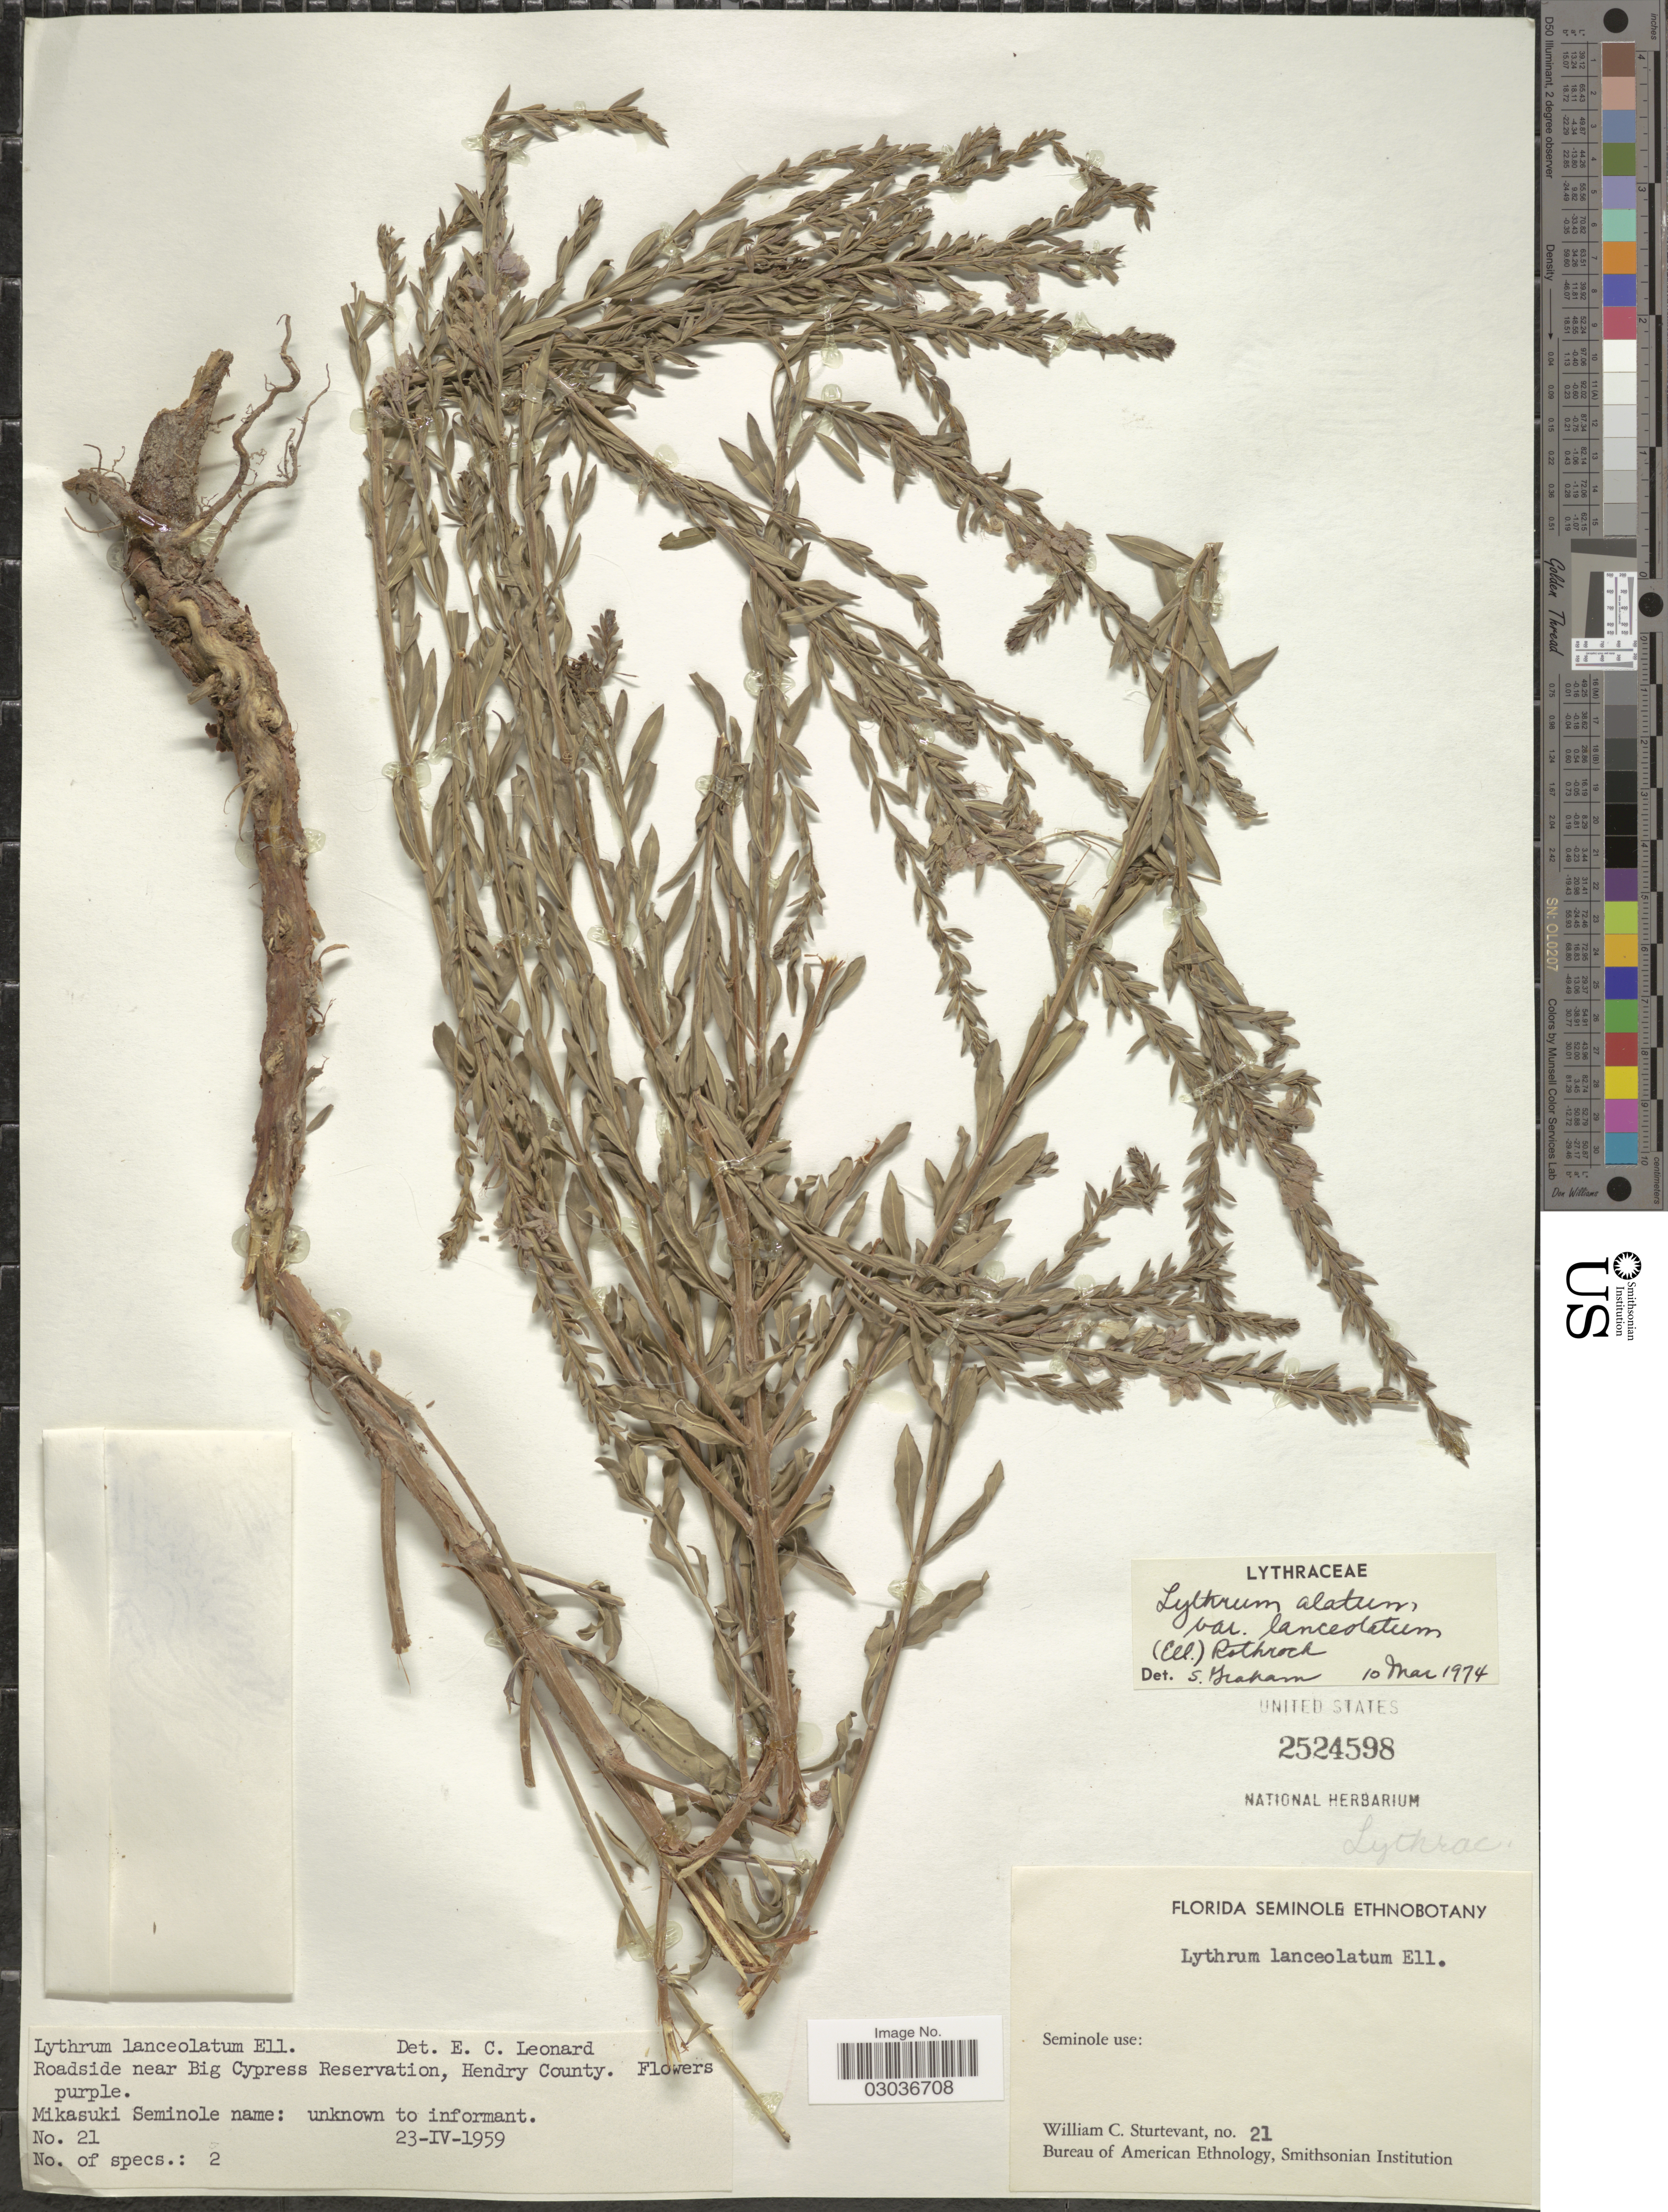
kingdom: Plantae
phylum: Tracheophyta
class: Magnoliopsida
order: Myrtales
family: Lythraceae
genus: Lythrum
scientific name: Lythrum alatum var. lanceolatum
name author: (Elliott) A. Gray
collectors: W. Sturtevant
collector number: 21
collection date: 1959-04-23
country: United States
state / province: Florida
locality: Roadside near Big Cypress Reservation, Hendry County.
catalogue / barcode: US 2524598